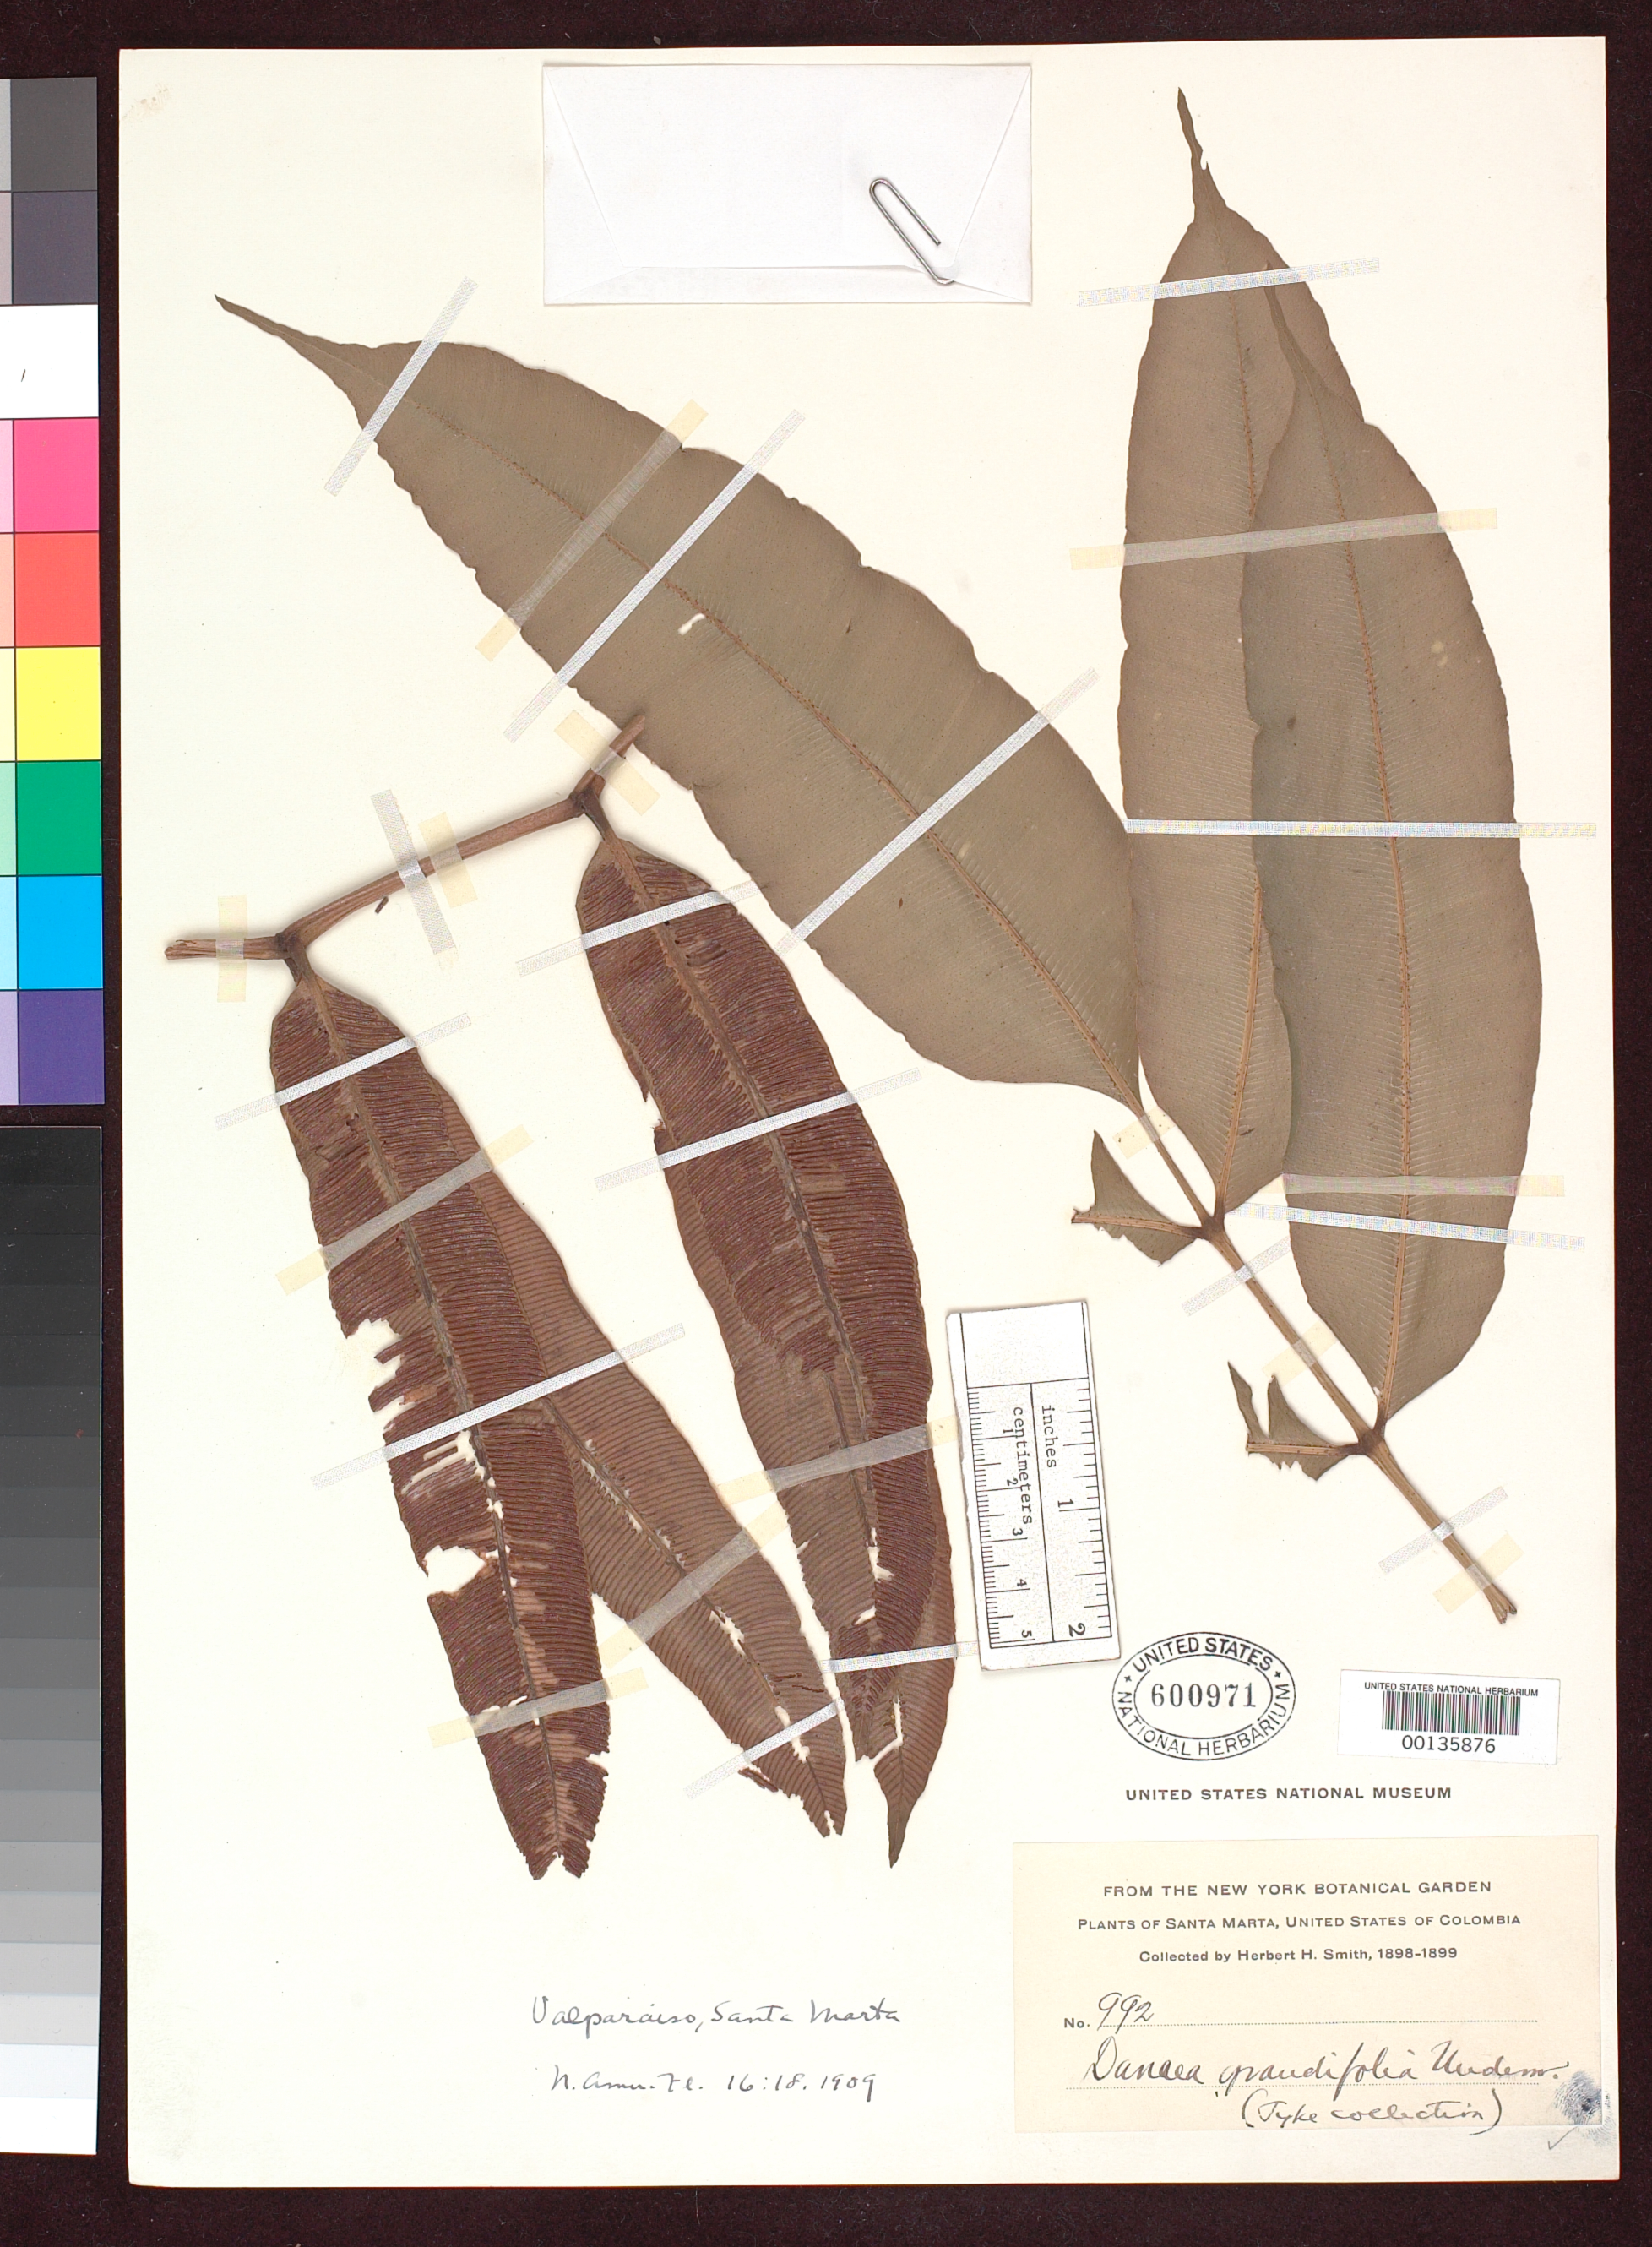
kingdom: Plantae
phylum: Tracheophyta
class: Polypodiopsida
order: Marattiales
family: Marattiaceae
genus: Danaea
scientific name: Danaea grandifolia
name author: Underw.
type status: Type Collection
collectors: Herbert H. Smith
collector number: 992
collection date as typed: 1898 to -- --- 1899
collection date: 1898/1899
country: Colombia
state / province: Magdalena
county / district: Santa Marta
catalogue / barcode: US 600971